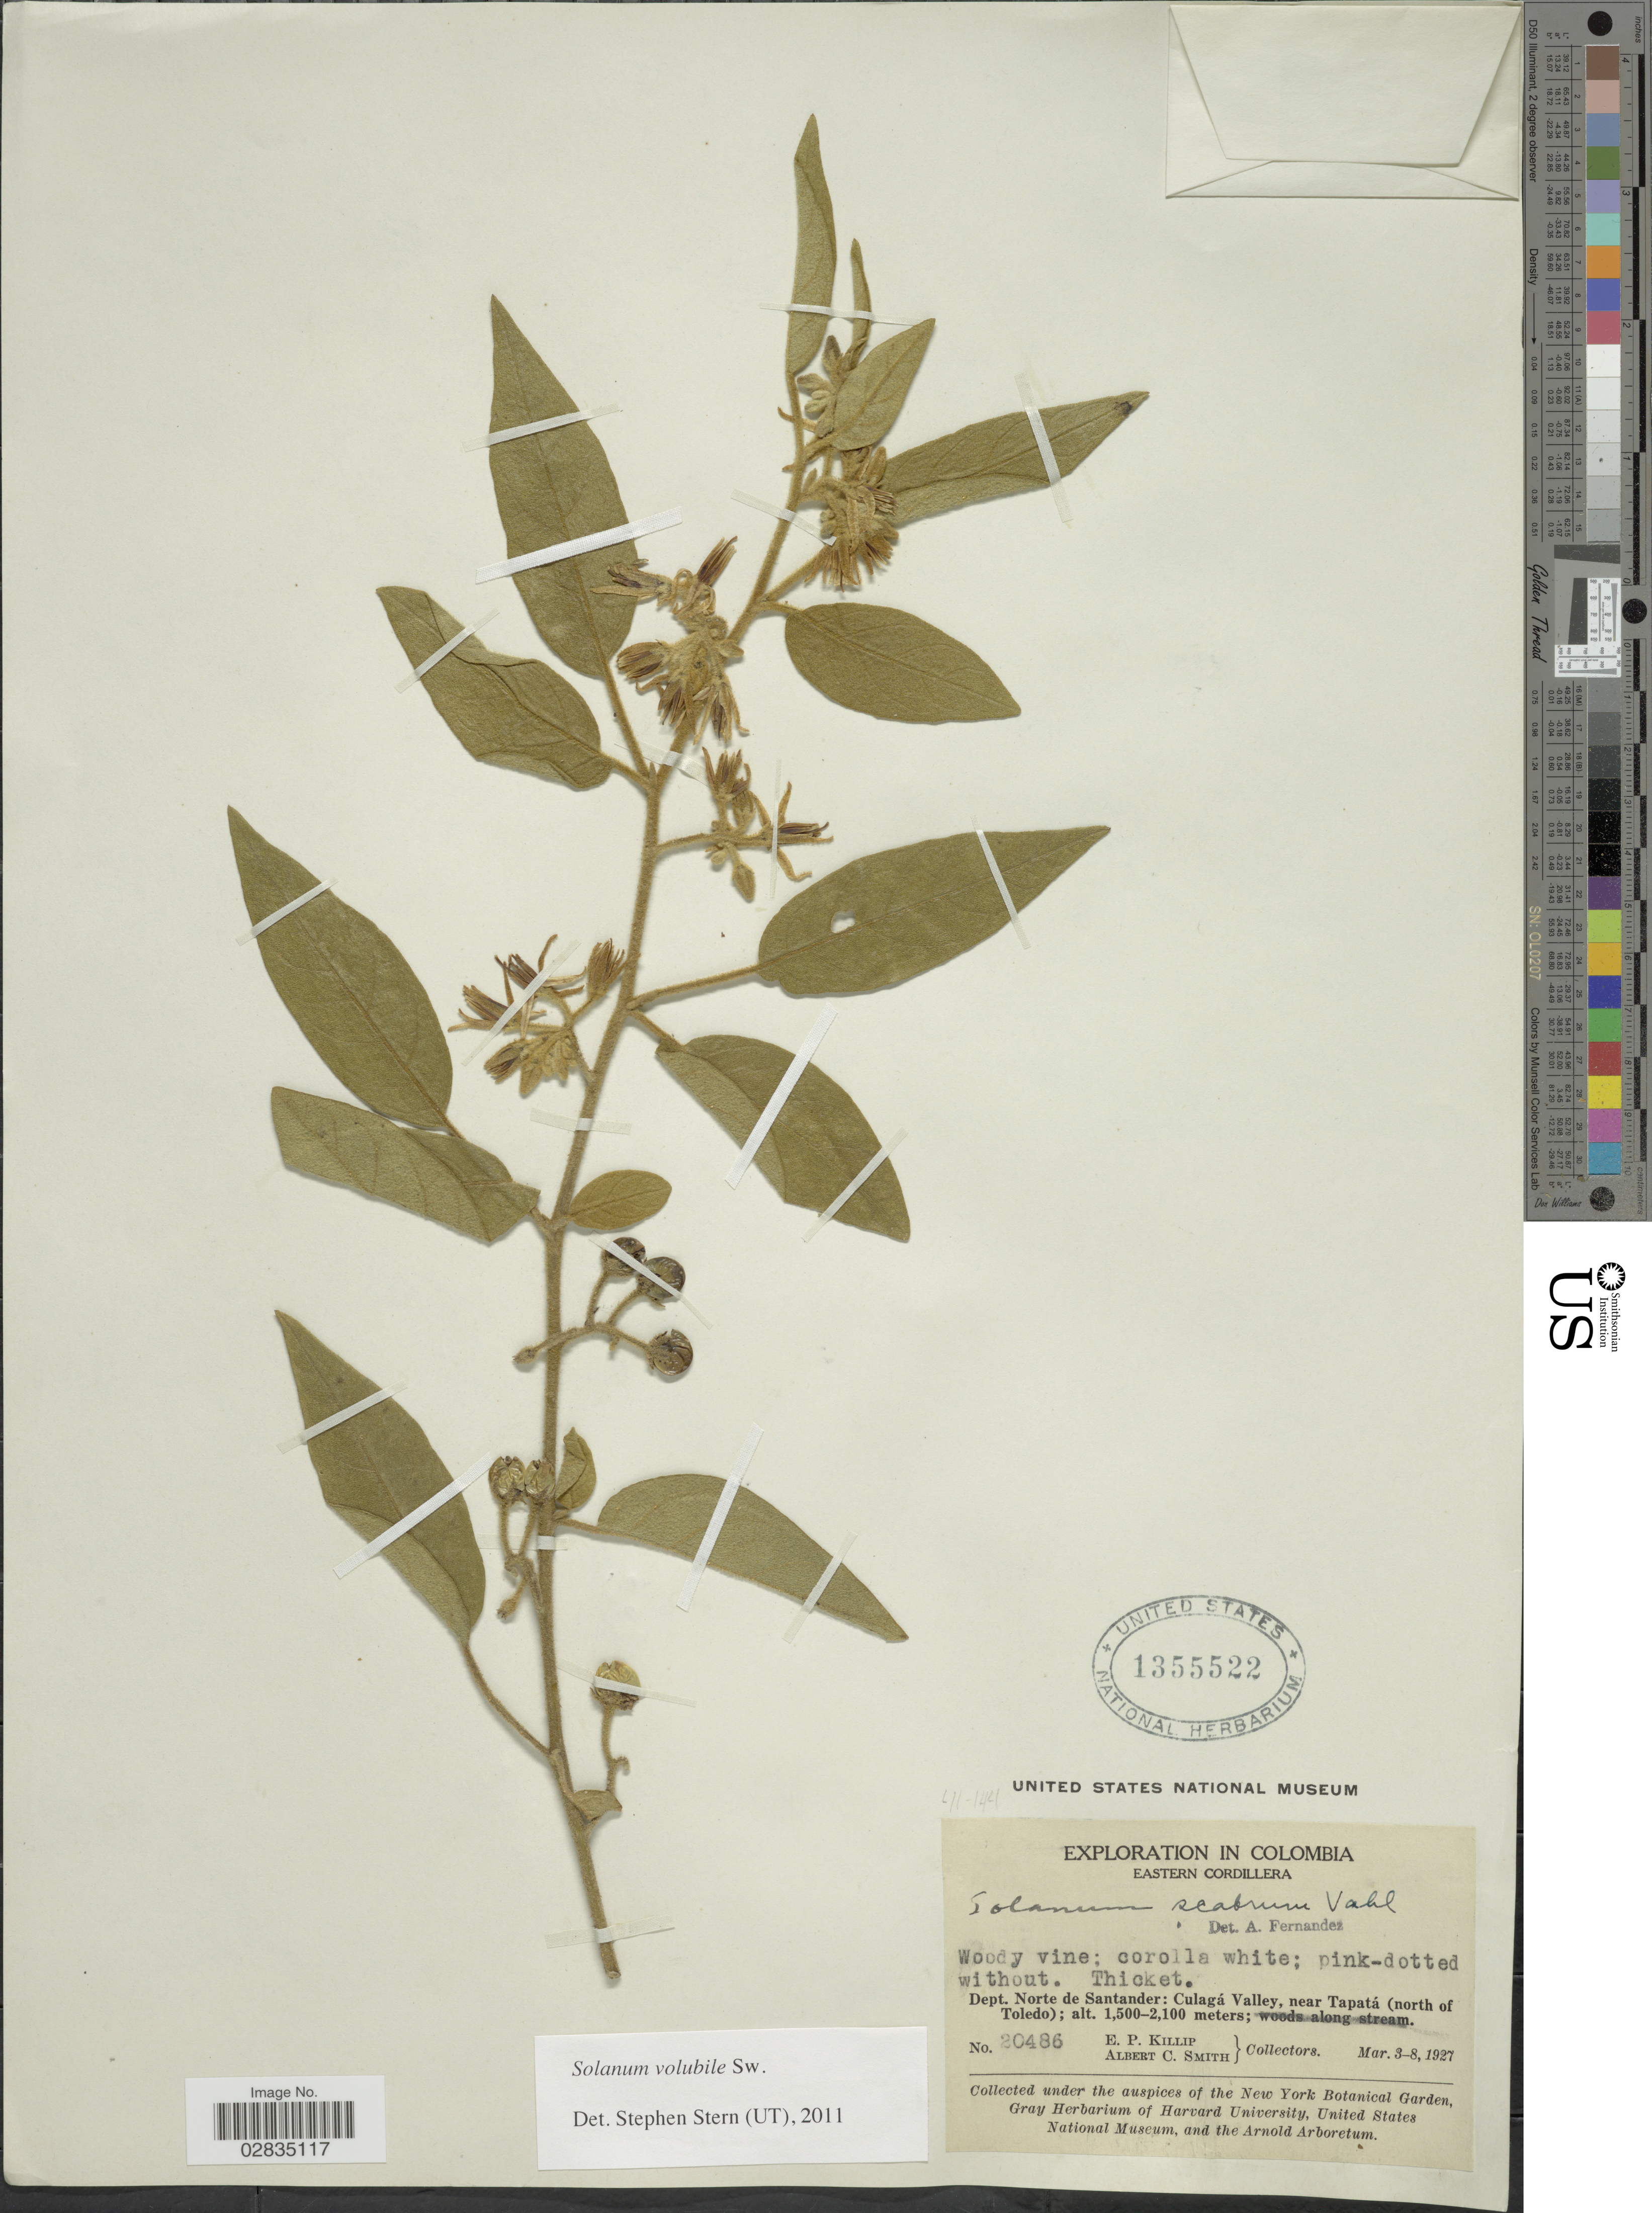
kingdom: Plantae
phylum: Tracheophyta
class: Magnoliopsida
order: Solanales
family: Solanaceae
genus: Solanum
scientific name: Solanum volubile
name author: Sw.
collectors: E. P. Killip & A. C. Smith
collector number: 20486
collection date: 1927-03-03/1927-03-08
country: Colombia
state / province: Norte de Santander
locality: Eastern Cordillera, Dept. Norte de Santander: Culagá Valley, near Tapatá (north of Toledo).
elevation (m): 1500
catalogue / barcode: US 1355522